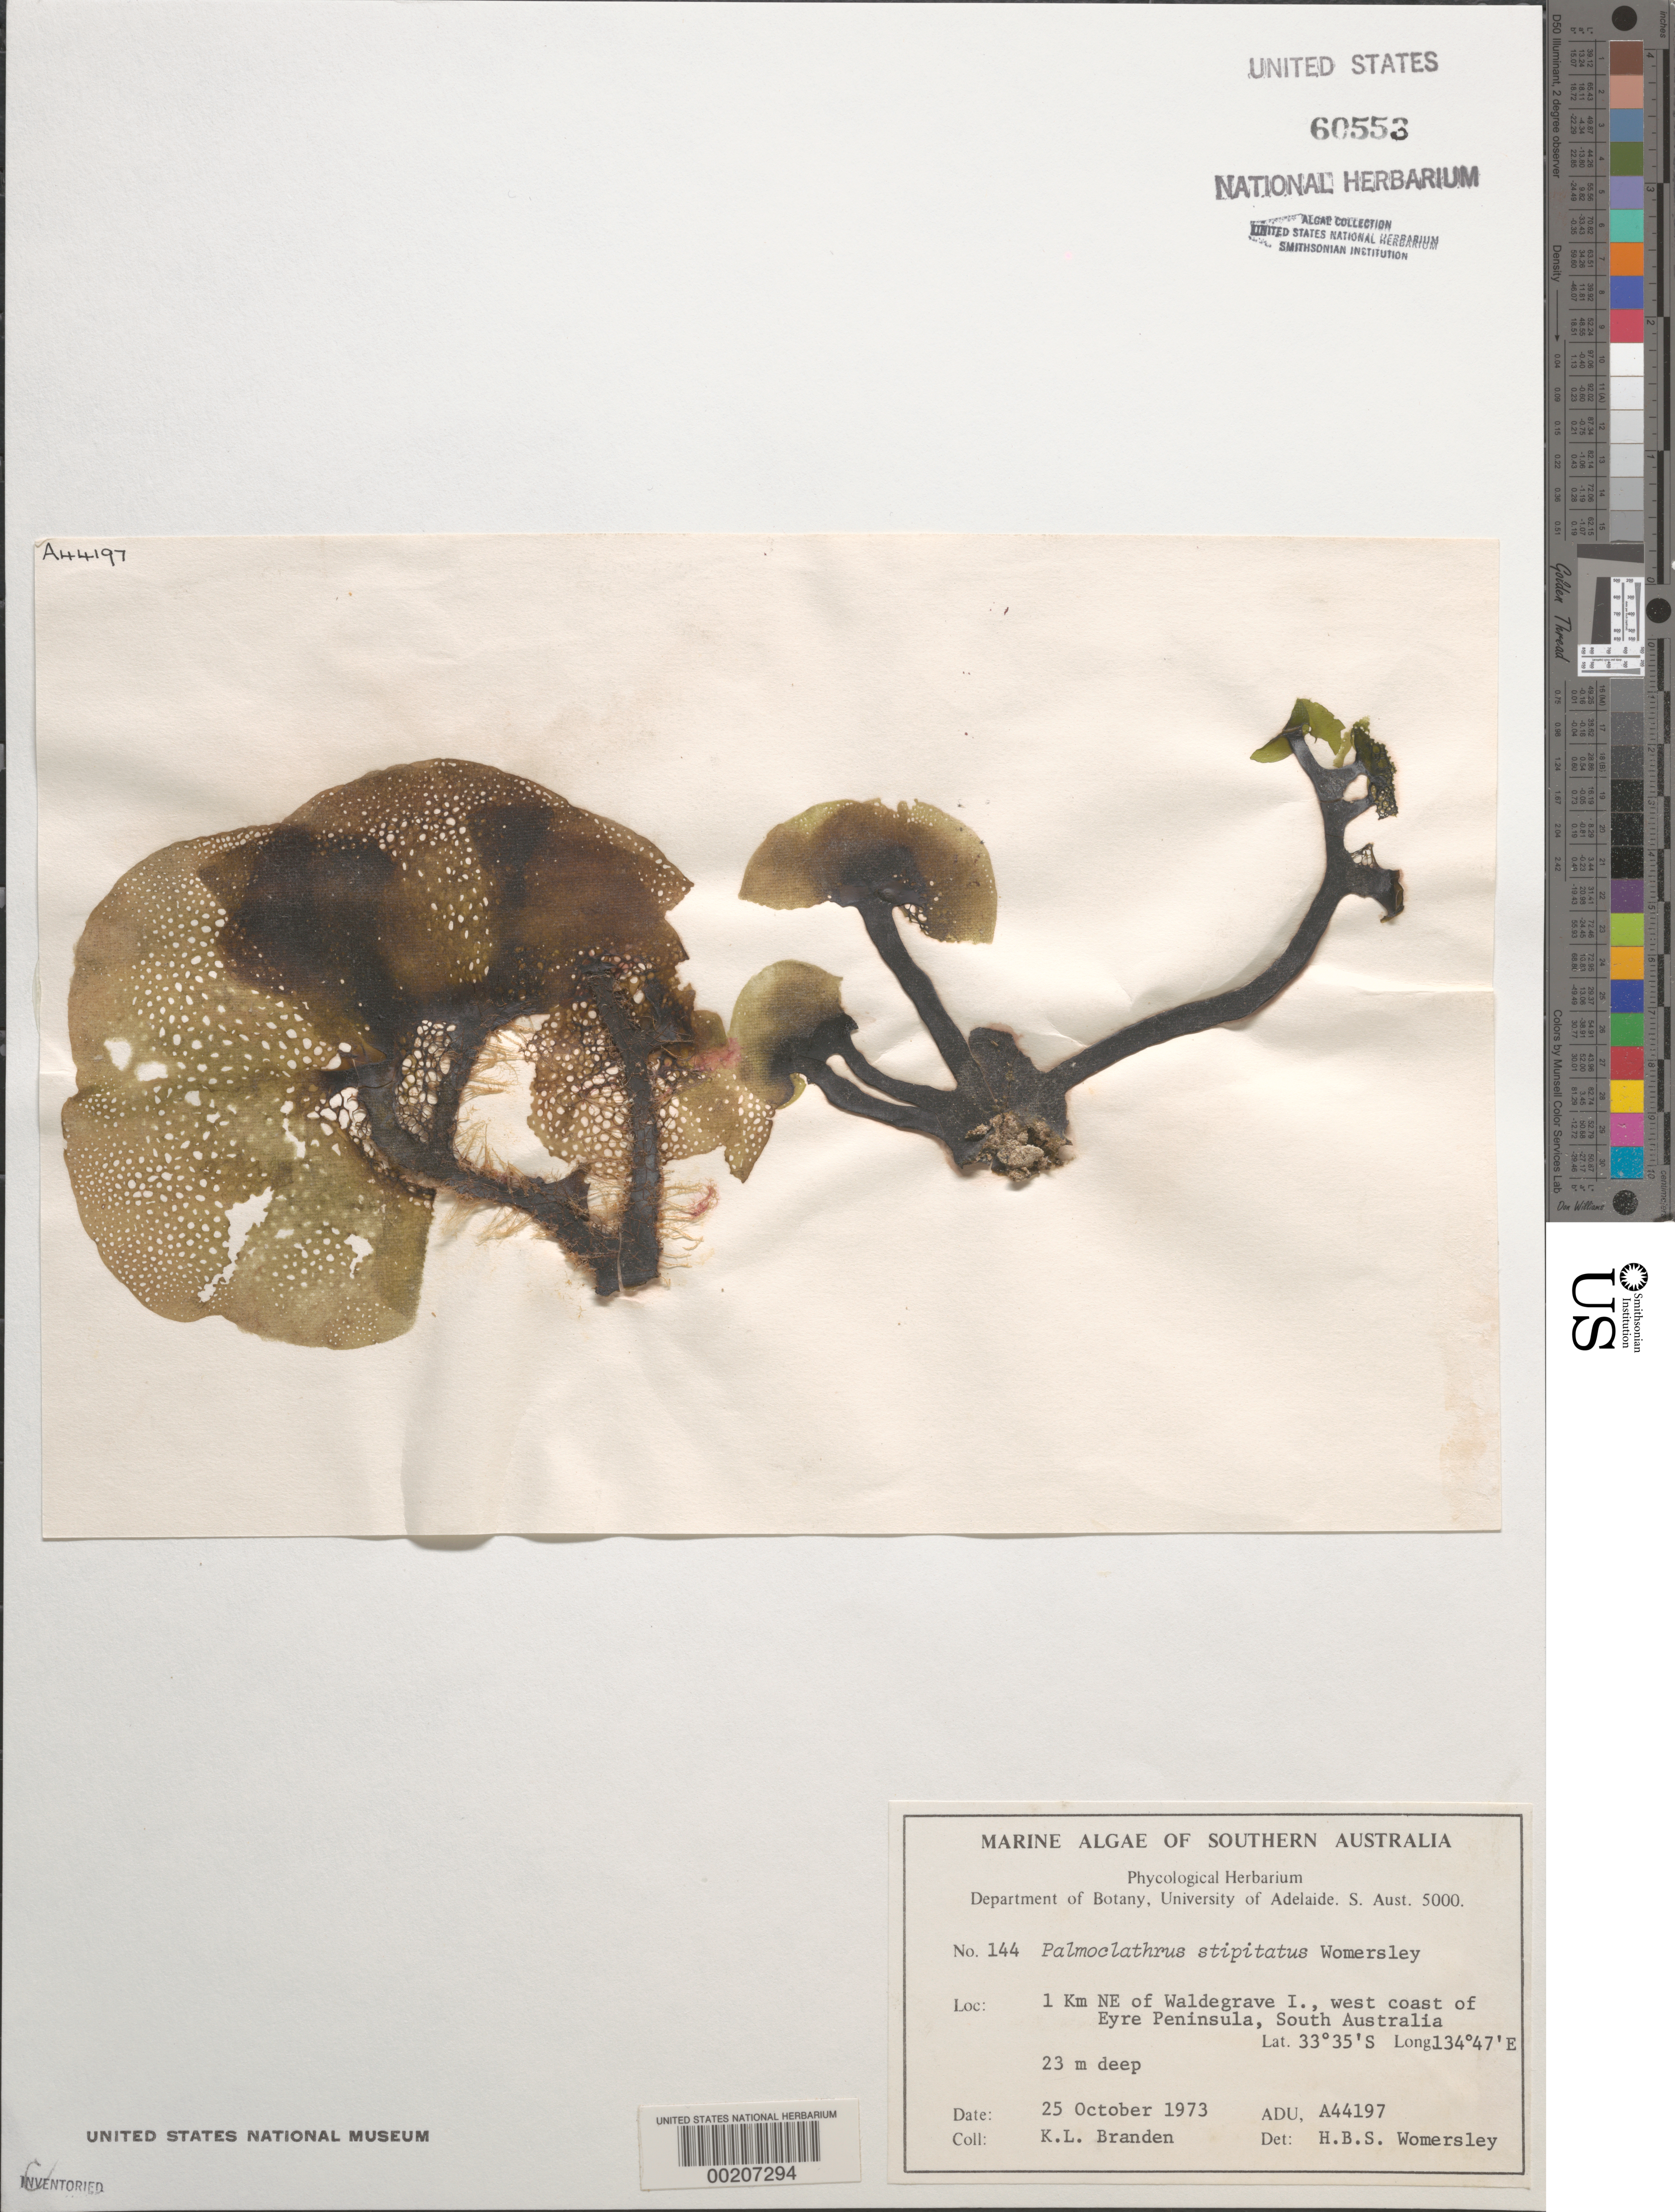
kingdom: Plantae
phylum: Chlorophyta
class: Chlorophyceae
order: Tetrasporales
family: Palmellaceae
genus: Palmoclathrus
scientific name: Palmoclathrus stipitatus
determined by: Womersley, H. B. S.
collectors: K. Branden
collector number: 144 & ADU A44197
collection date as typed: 25 Oct 1973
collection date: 1973-10-25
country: Australia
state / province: South Australia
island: Waldegrave Island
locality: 1 km northeast of Waldegrave Island, west coast of Eyre Peninsula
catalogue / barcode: US 60553